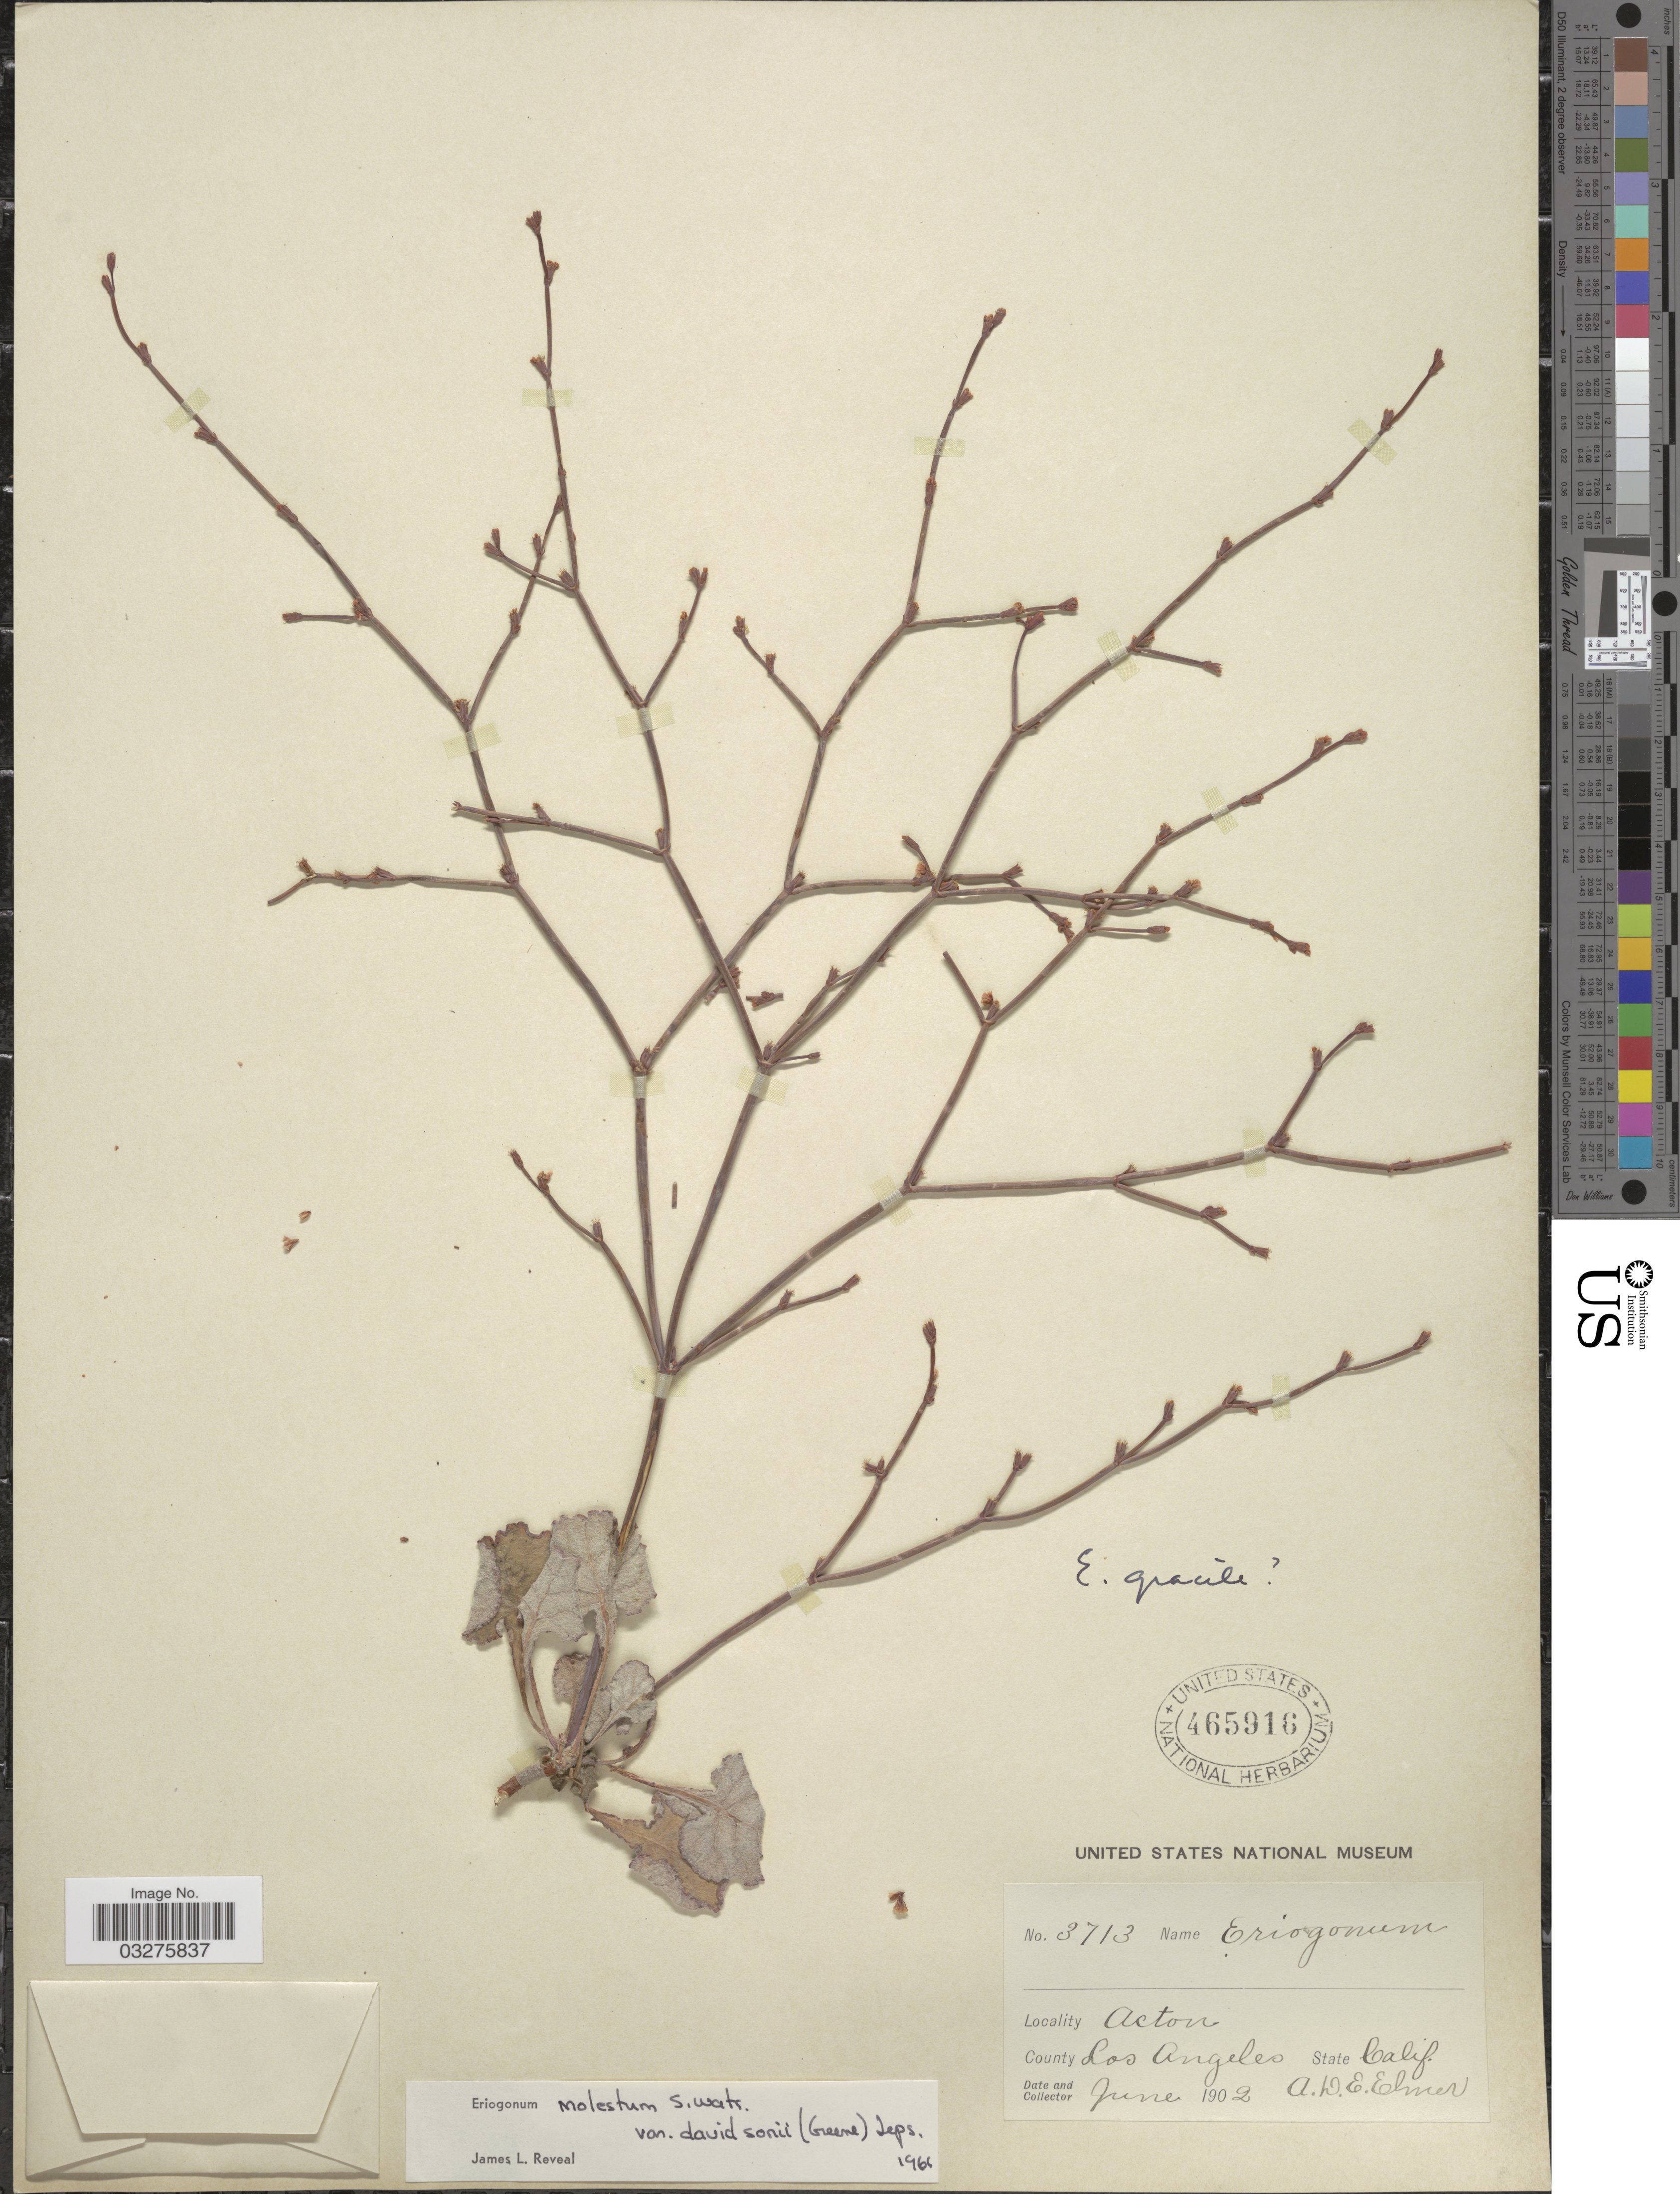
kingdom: Plantae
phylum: Tracheophyta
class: Magnoliopsida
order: Caryophyllales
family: Polygonaceae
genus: Eriogonum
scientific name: Eriogonum davidsonii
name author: Greene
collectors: A. D. E. Elmer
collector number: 3713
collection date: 1902-06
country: United States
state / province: California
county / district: Los Angeles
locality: Acton. County Los Angeles.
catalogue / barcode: US 465916